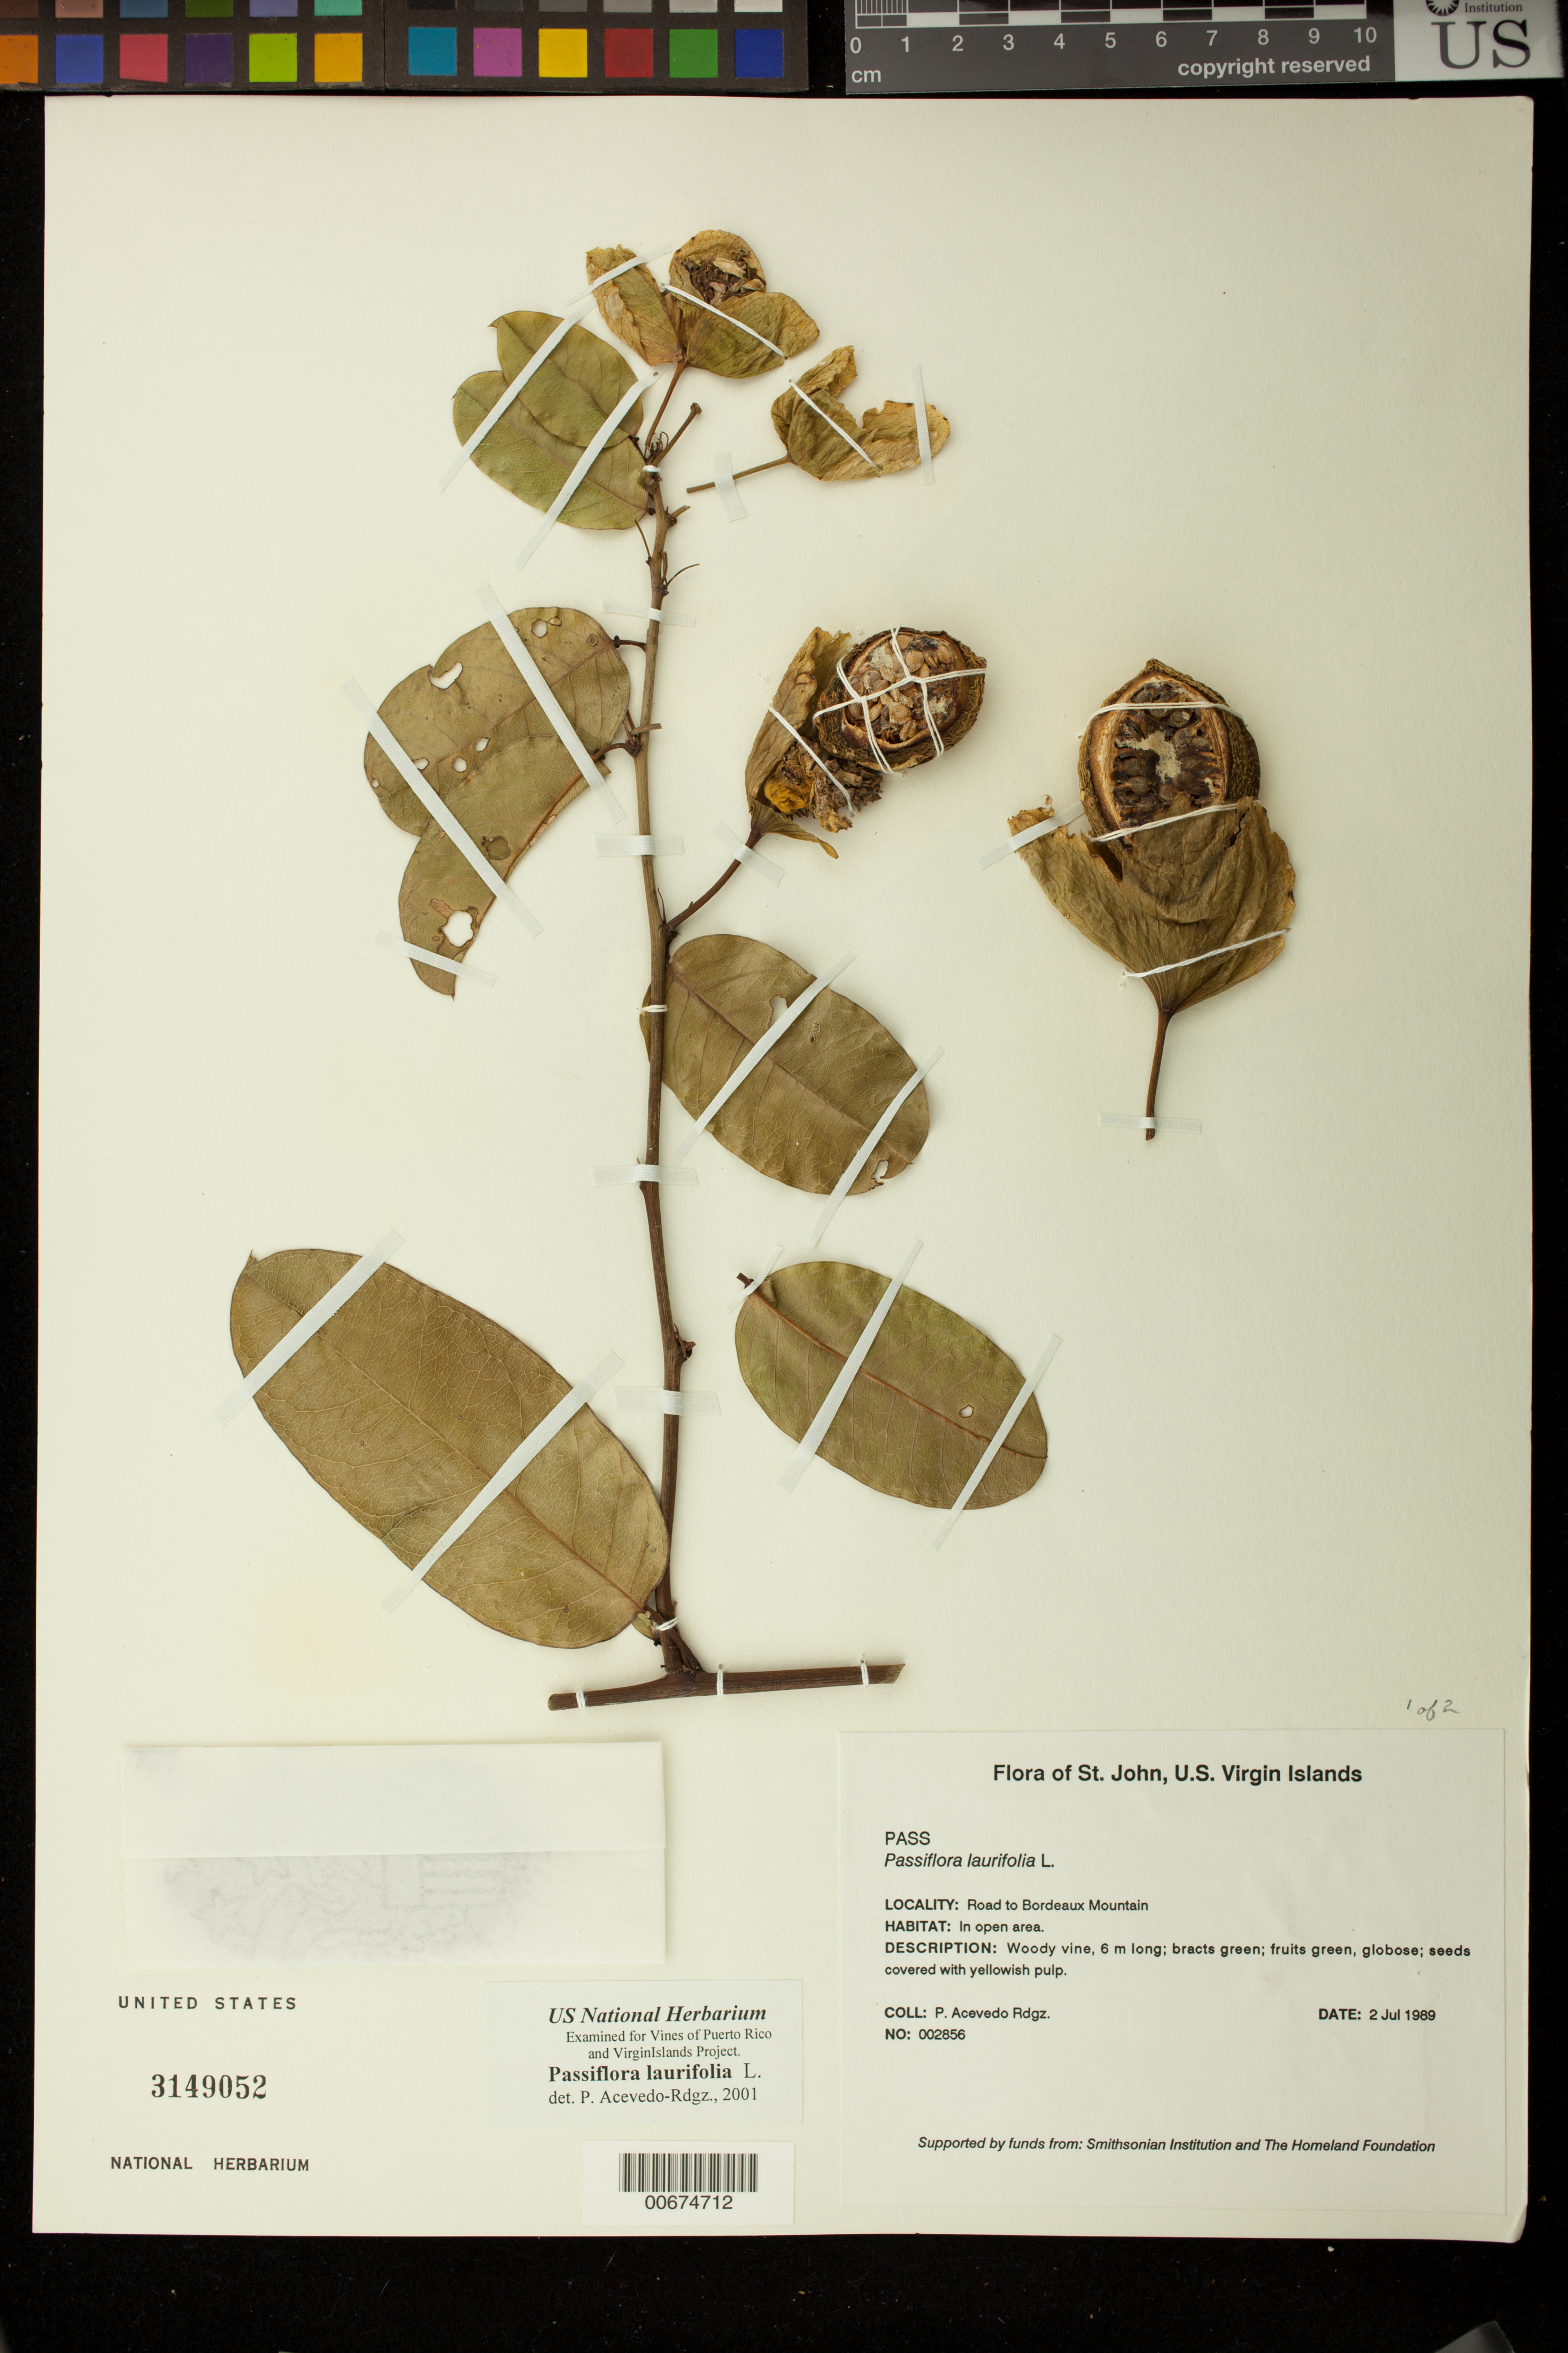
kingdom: Plantae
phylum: Tracheophyta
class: Magnoliopsida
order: Malpighiales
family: Passifloraceae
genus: Passiflora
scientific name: Passiflora laurifolia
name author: L.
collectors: P. Acevedo-Rodr.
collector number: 2856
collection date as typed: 02 Jul 1989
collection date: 1989-07-02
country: U.S. Virgin Islands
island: St. John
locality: Road to Bordeaux Mountain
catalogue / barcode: US 3149052